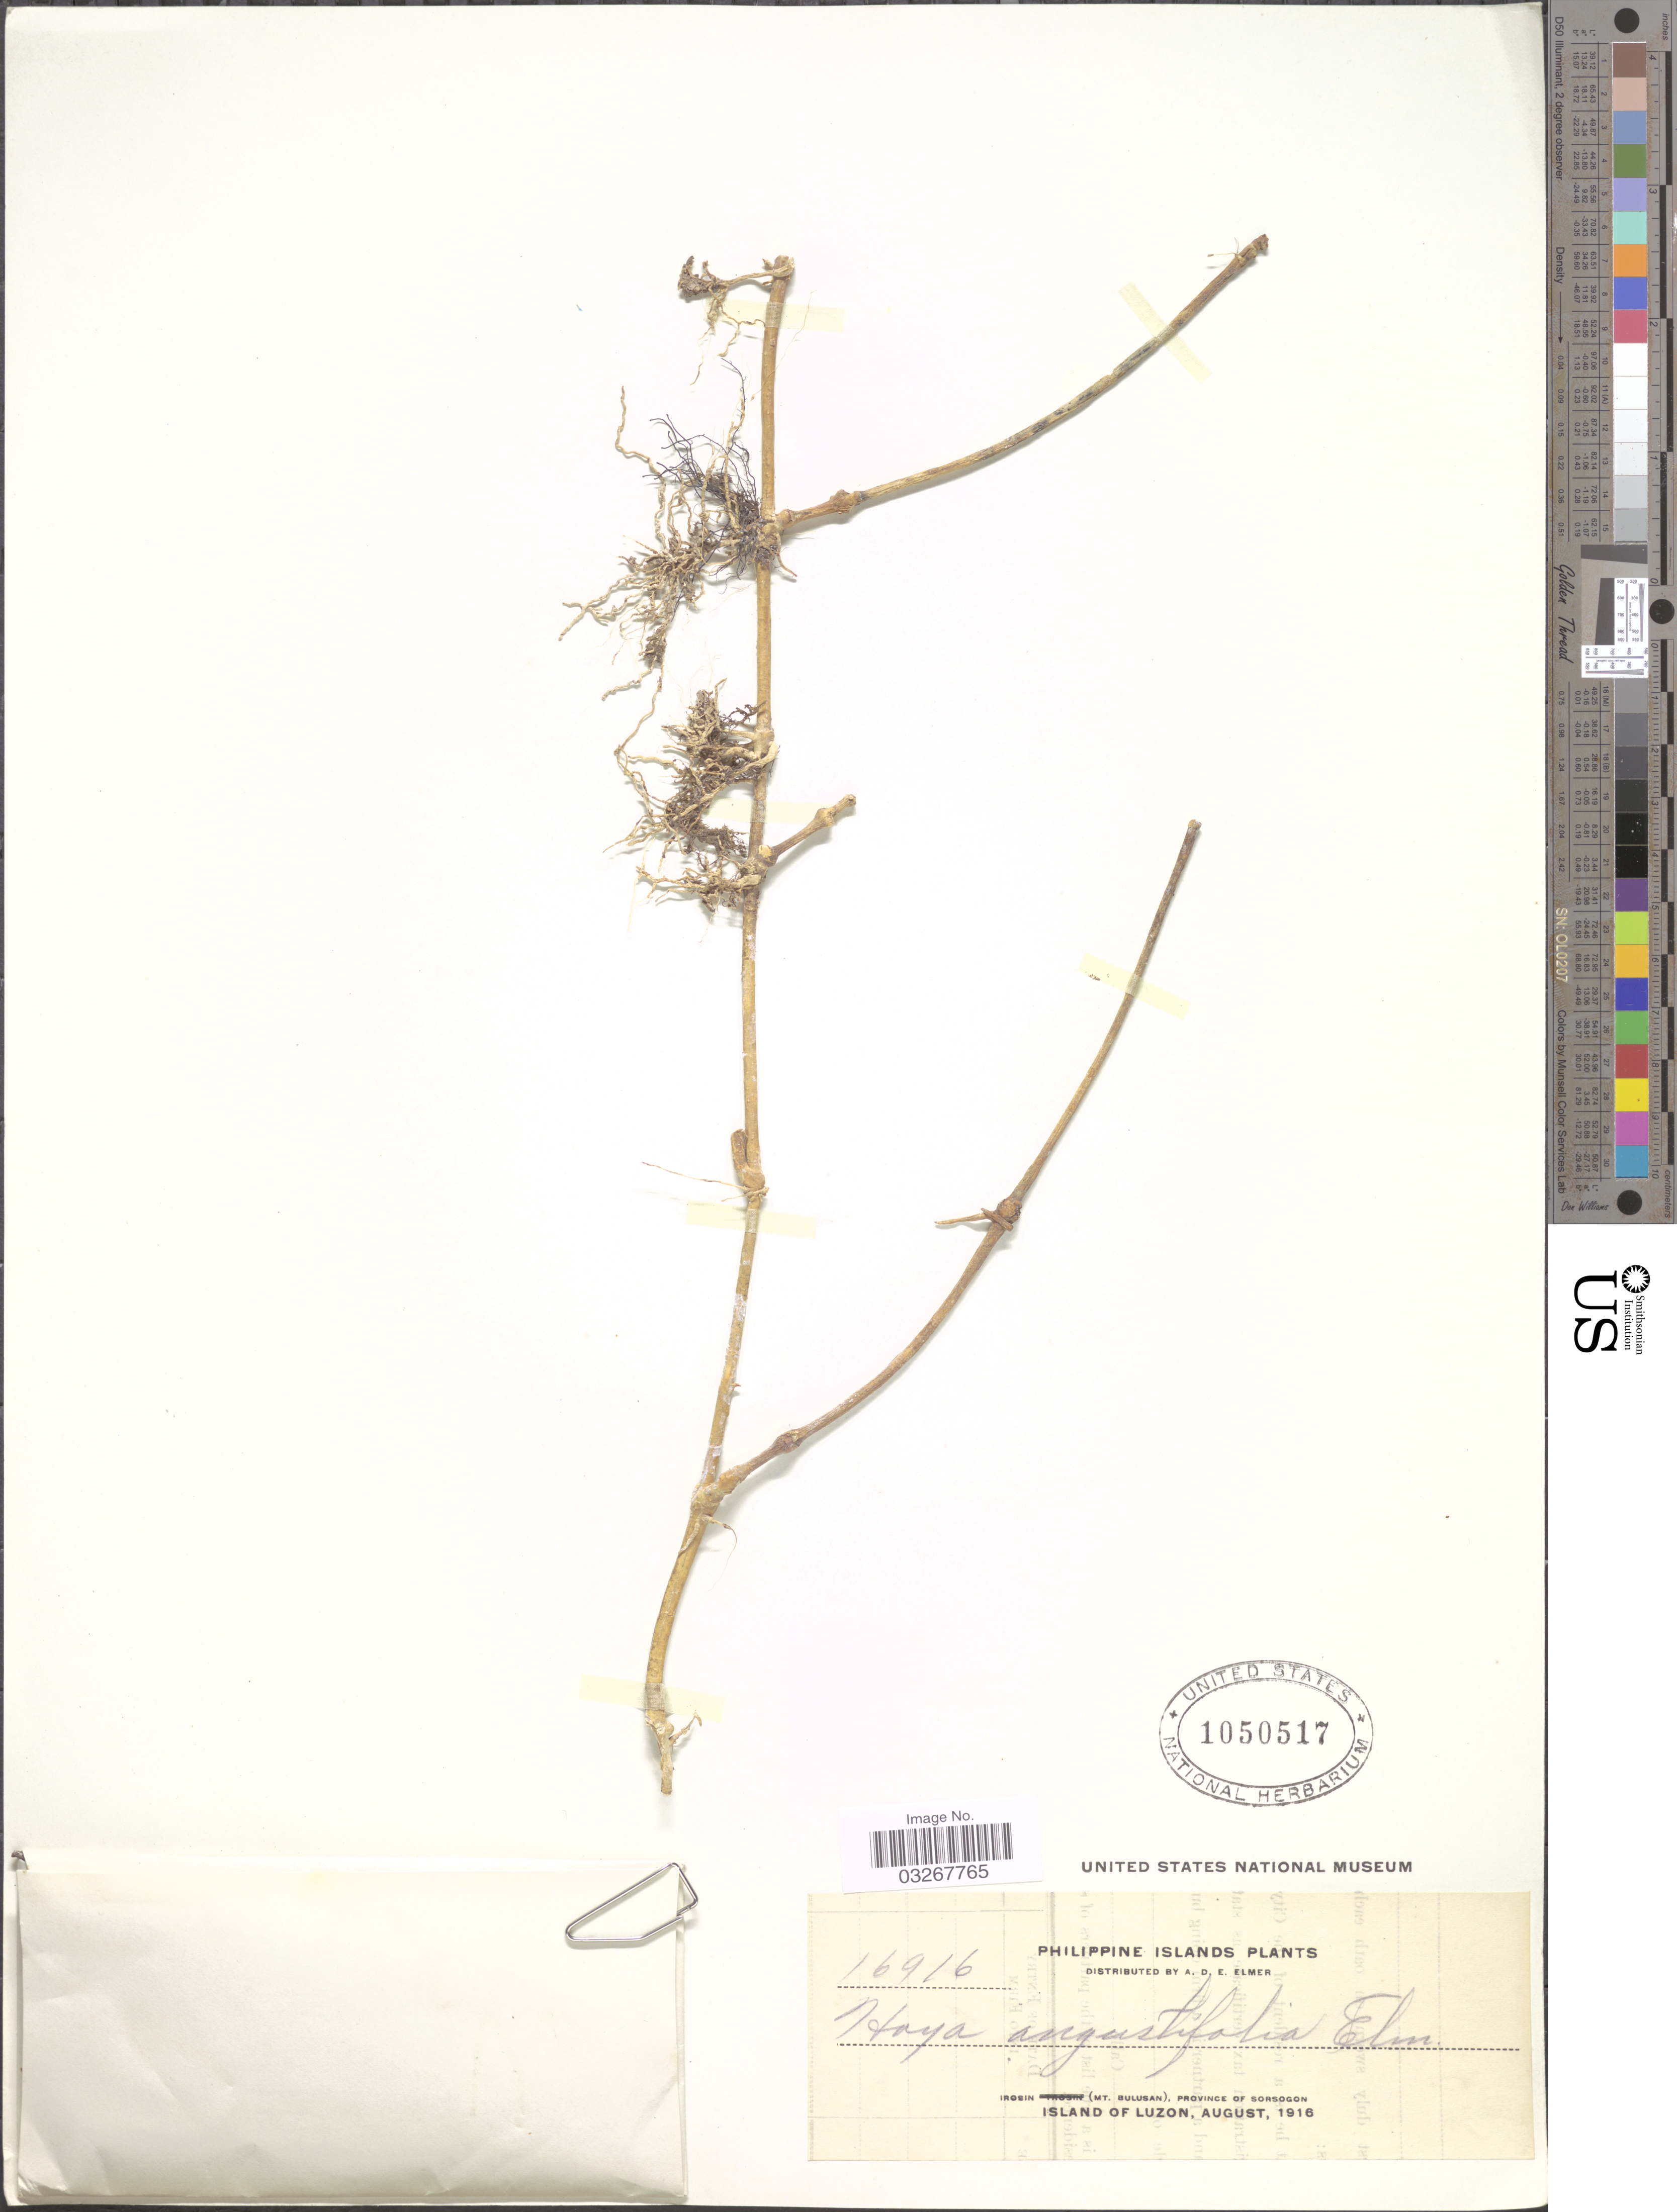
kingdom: Plantae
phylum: Tracheophyta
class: Magnoliopsida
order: Gentianales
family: Apocynaceae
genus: Hoya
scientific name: Hoya angustifolia Elmer, nom. inval.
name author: Elmer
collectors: A. D. E. Elmer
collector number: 16916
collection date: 1916-08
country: Philippines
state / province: Bicol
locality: Irosin (Mt. Bulusan), Province of Sorsogon. Island of Luzon.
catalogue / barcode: US 1050517